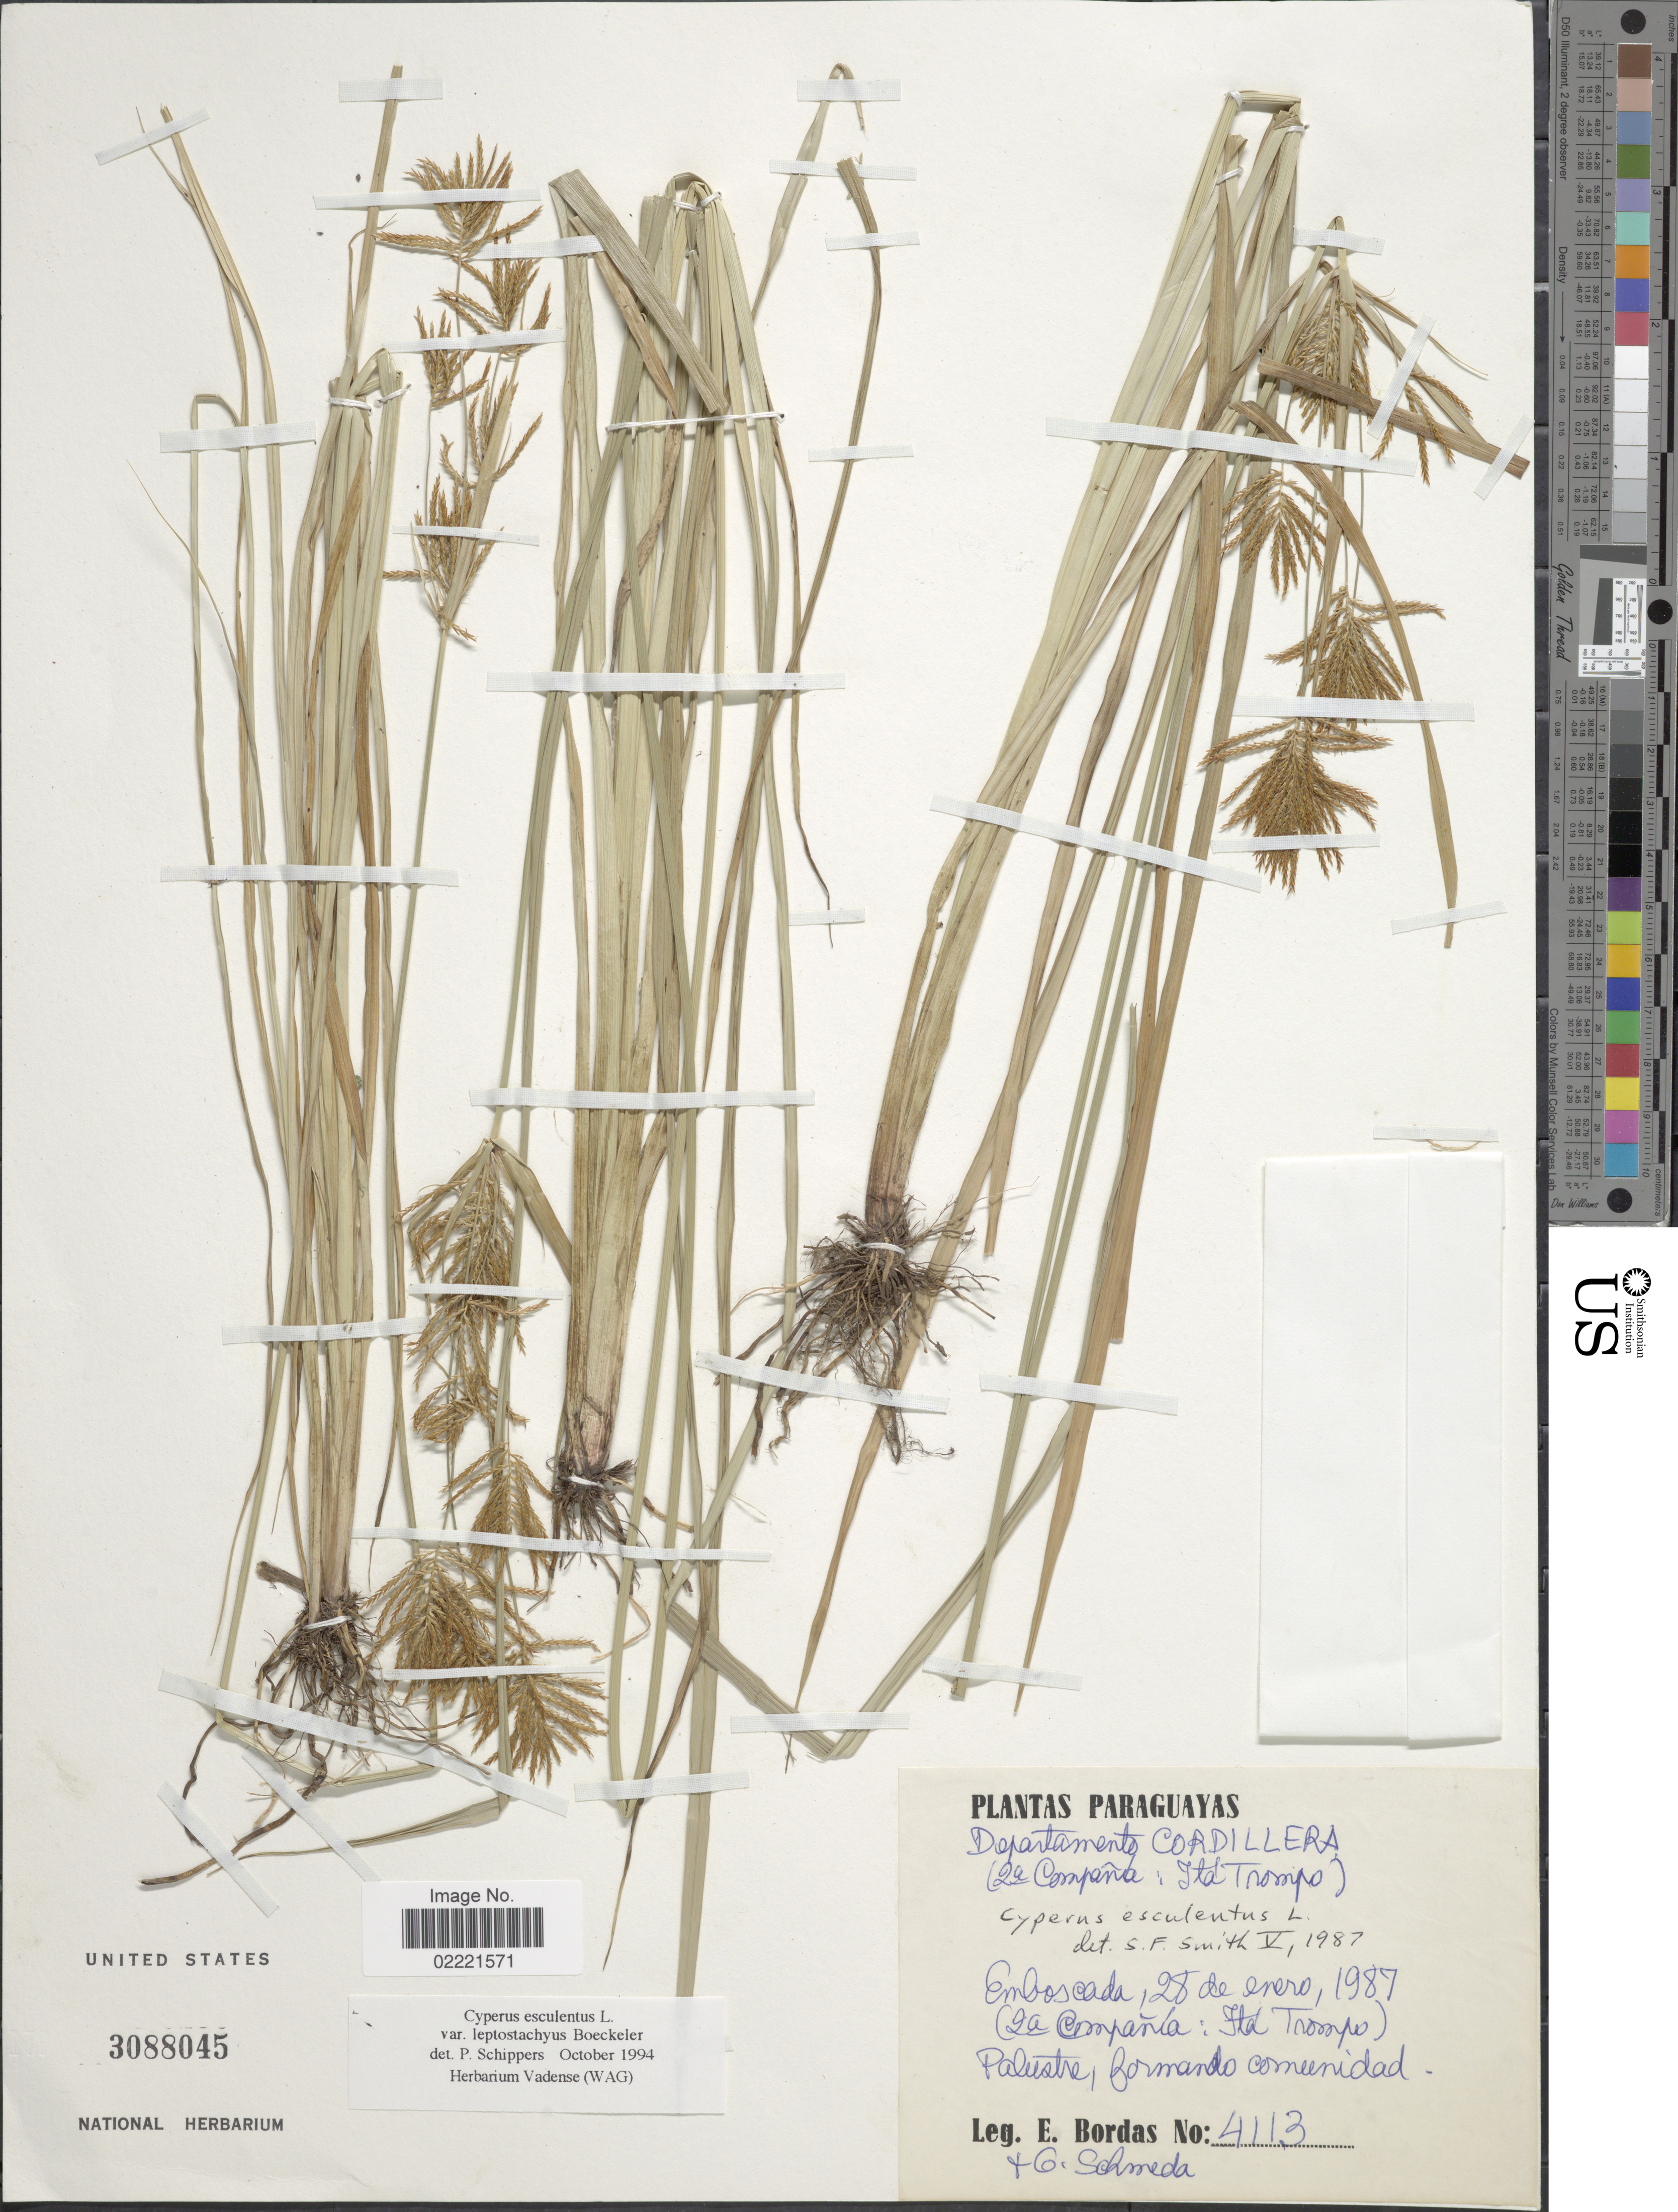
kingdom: Plantae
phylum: Tracheophyta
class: Liliopsida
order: Poales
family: Cyperaceae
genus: Cyperus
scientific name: Cyperus esculentus var. leptostachyus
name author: Boeckeler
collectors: E. Bordas & G. Schmeda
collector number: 4113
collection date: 1987-01-28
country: Paraguay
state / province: Cordillera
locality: Emboscada, Departamento Cordillera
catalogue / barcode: US 3088045